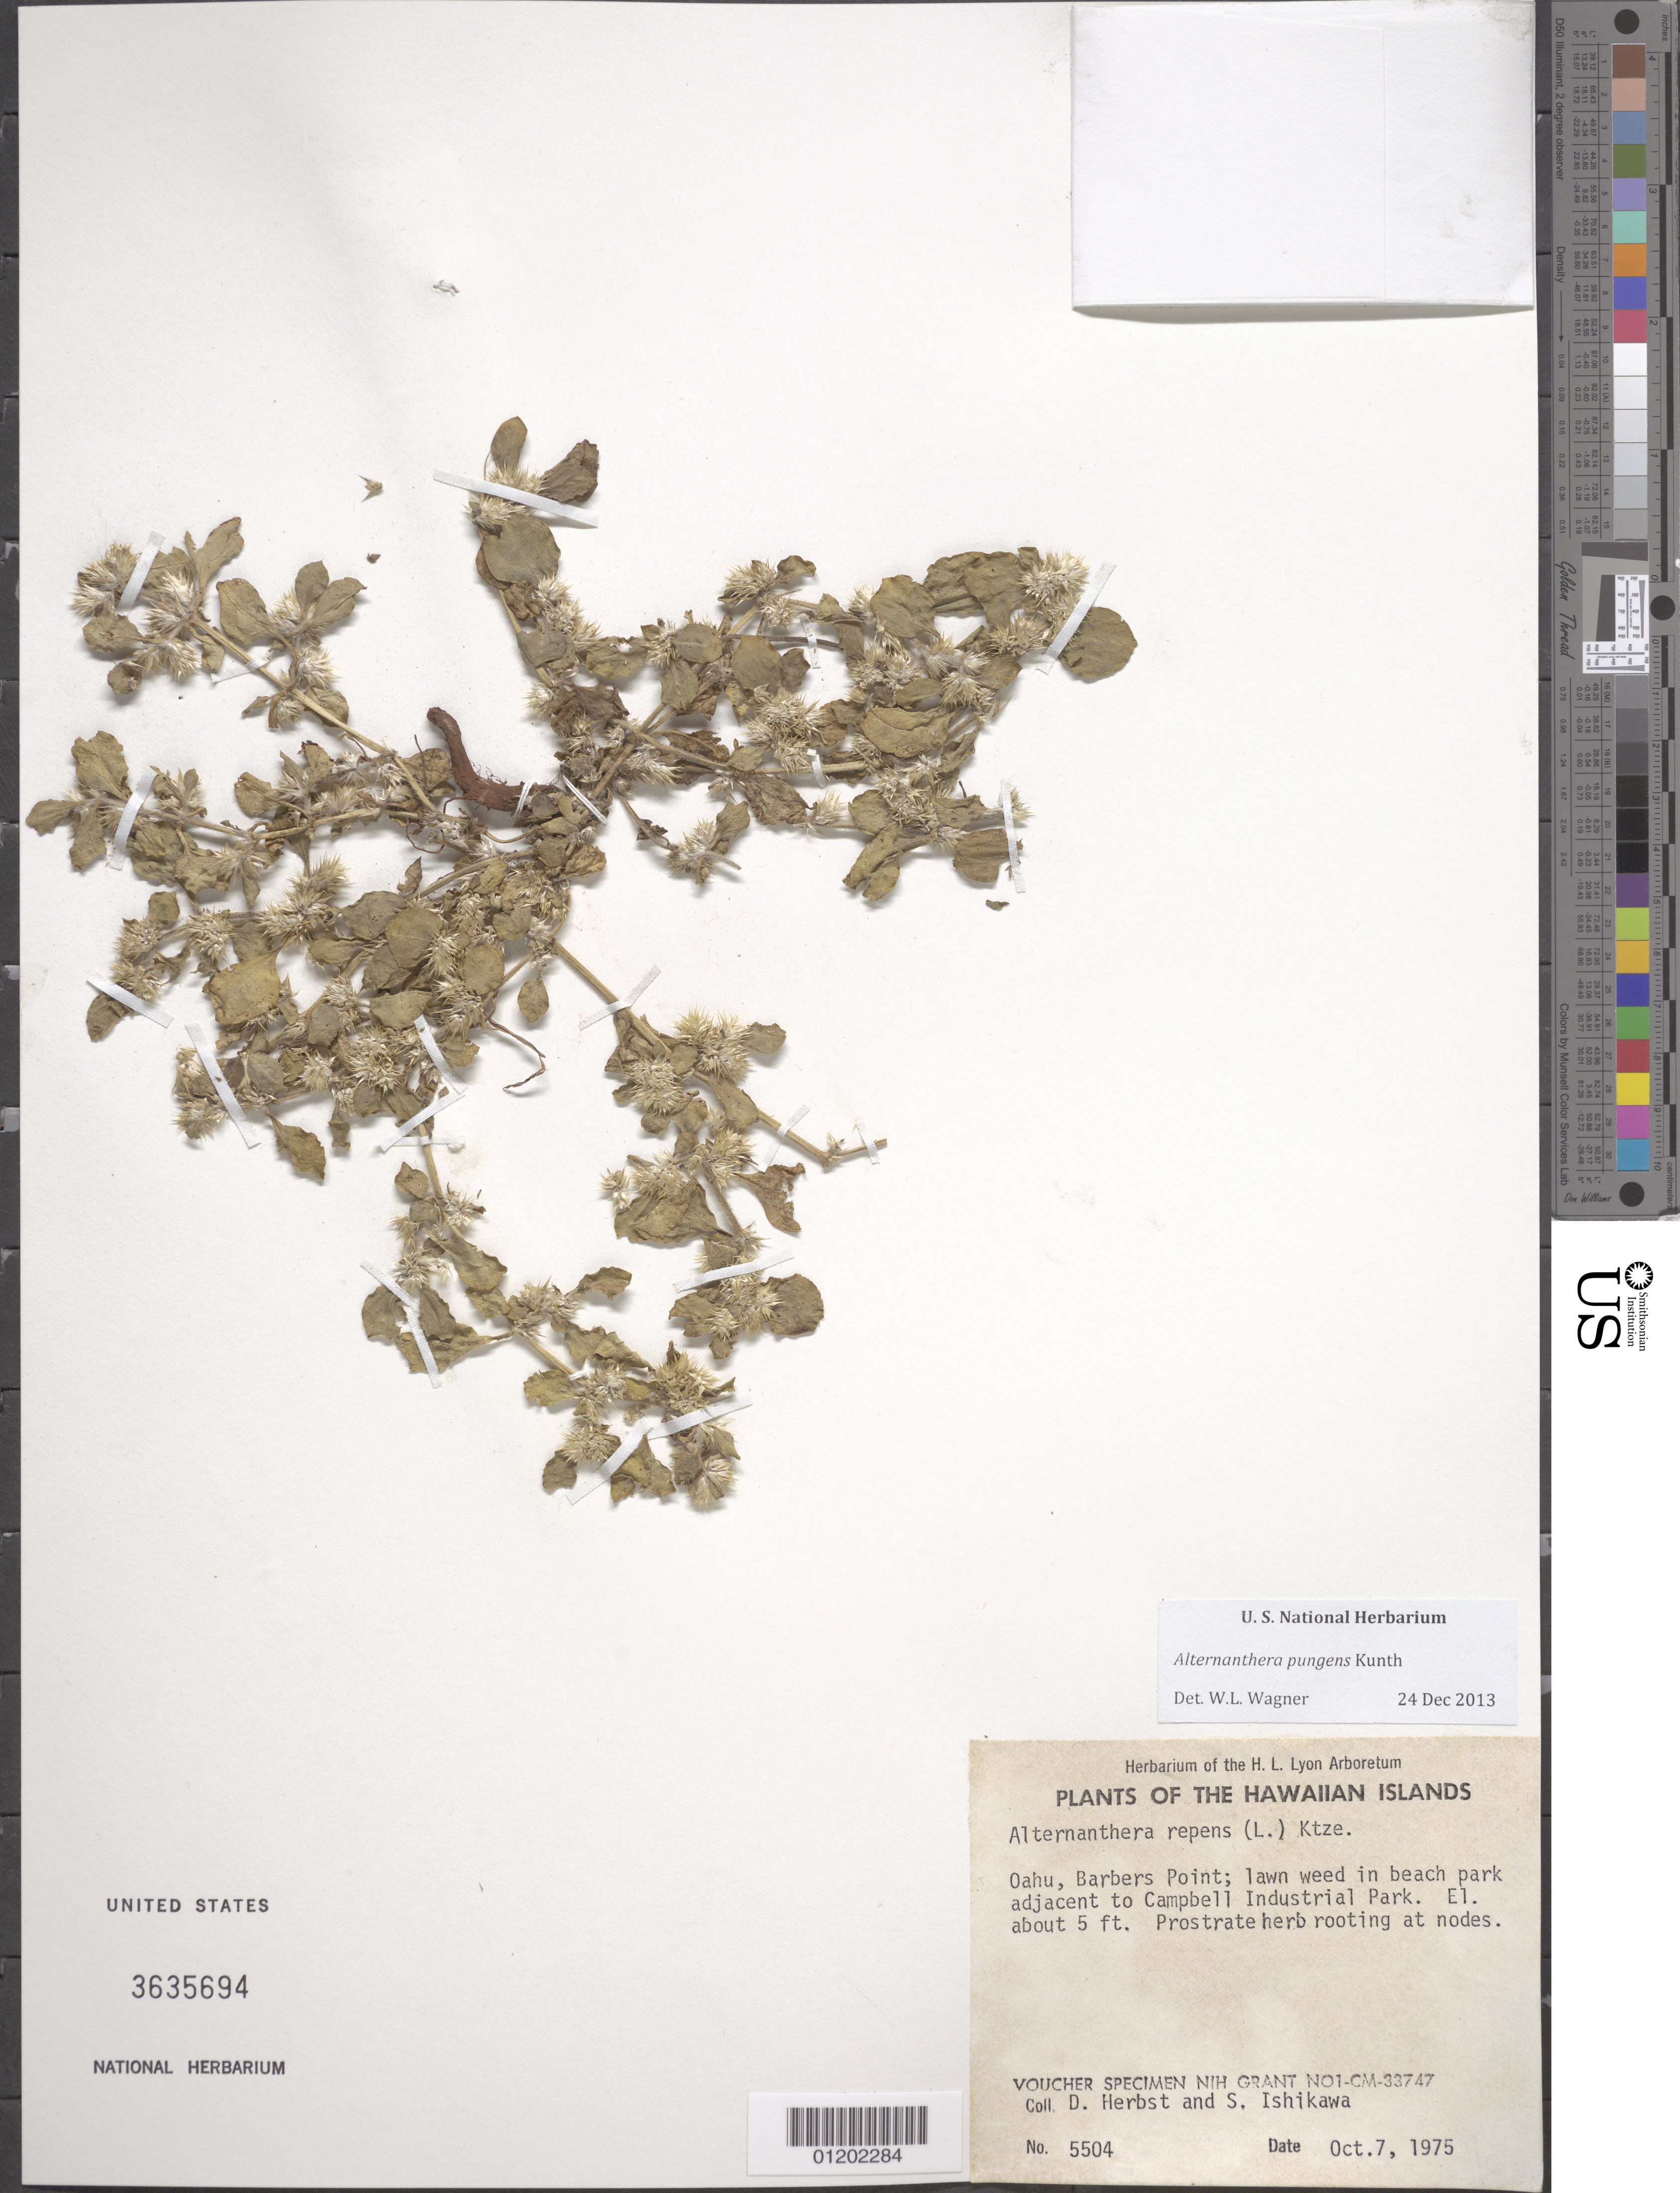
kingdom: Plantae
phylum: Tracheophyta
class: Magnoliopsida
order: Caryophyllales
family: Amaranthaceae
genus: Alternanthera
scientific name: Alternanthera pungens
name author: Kunth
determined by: Wagner, W. L., (BOT), Smithsonian Institution - National Museum of Natural History (UNITED STATES)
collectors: D. R. Herbst & S. Ishikawa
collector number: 5504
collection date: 1975-10-07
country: United States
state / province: Hawaii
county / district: Honolulu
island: Oahu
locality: Barbers Point, beach park adjacent to Campbell Industrial Park.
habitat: Lawn.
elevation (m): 2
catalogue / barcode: US 3635694